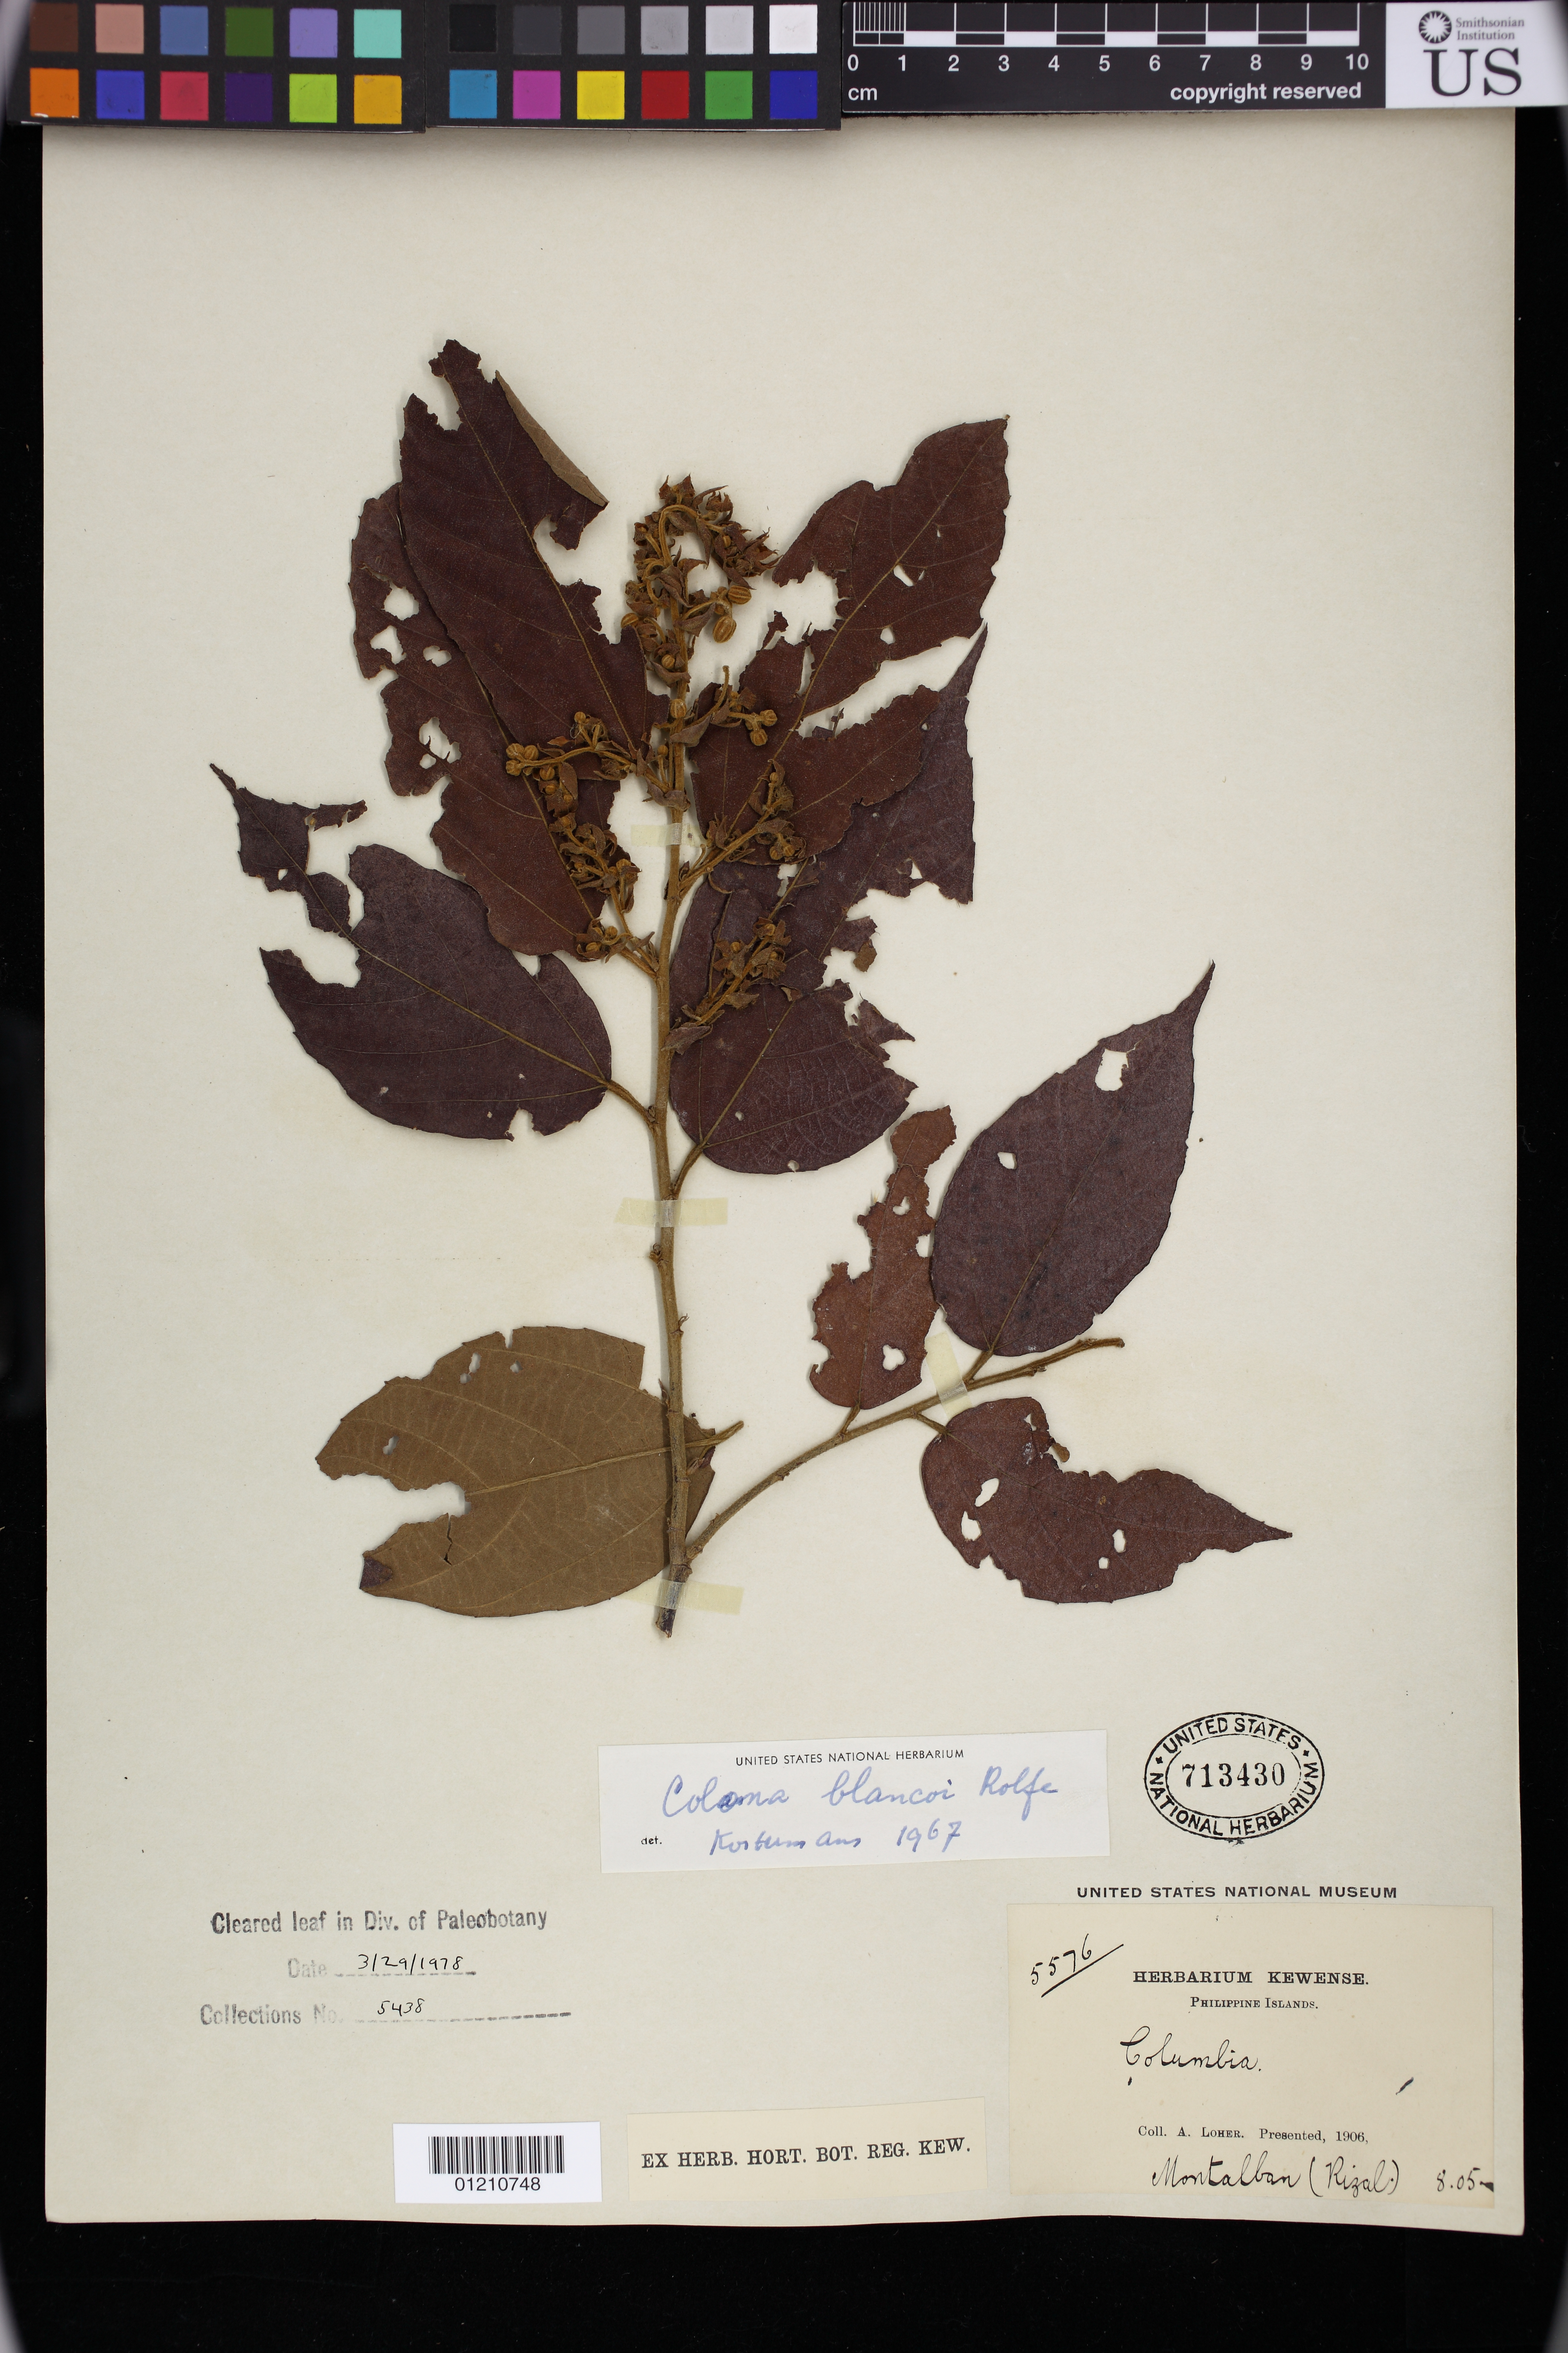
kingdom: Plantae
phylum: Tracheophyta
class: Magnoliopsida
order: Malvales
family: Malvaceae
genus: Colona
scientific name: Colona blancoi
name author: Merr.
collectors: A. Loher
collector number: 5576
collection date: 1905-08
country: Philippines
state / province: Calabarzon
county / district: Rizal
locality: Rodriguez (Montablan). Luzon.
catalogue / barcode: US 713430